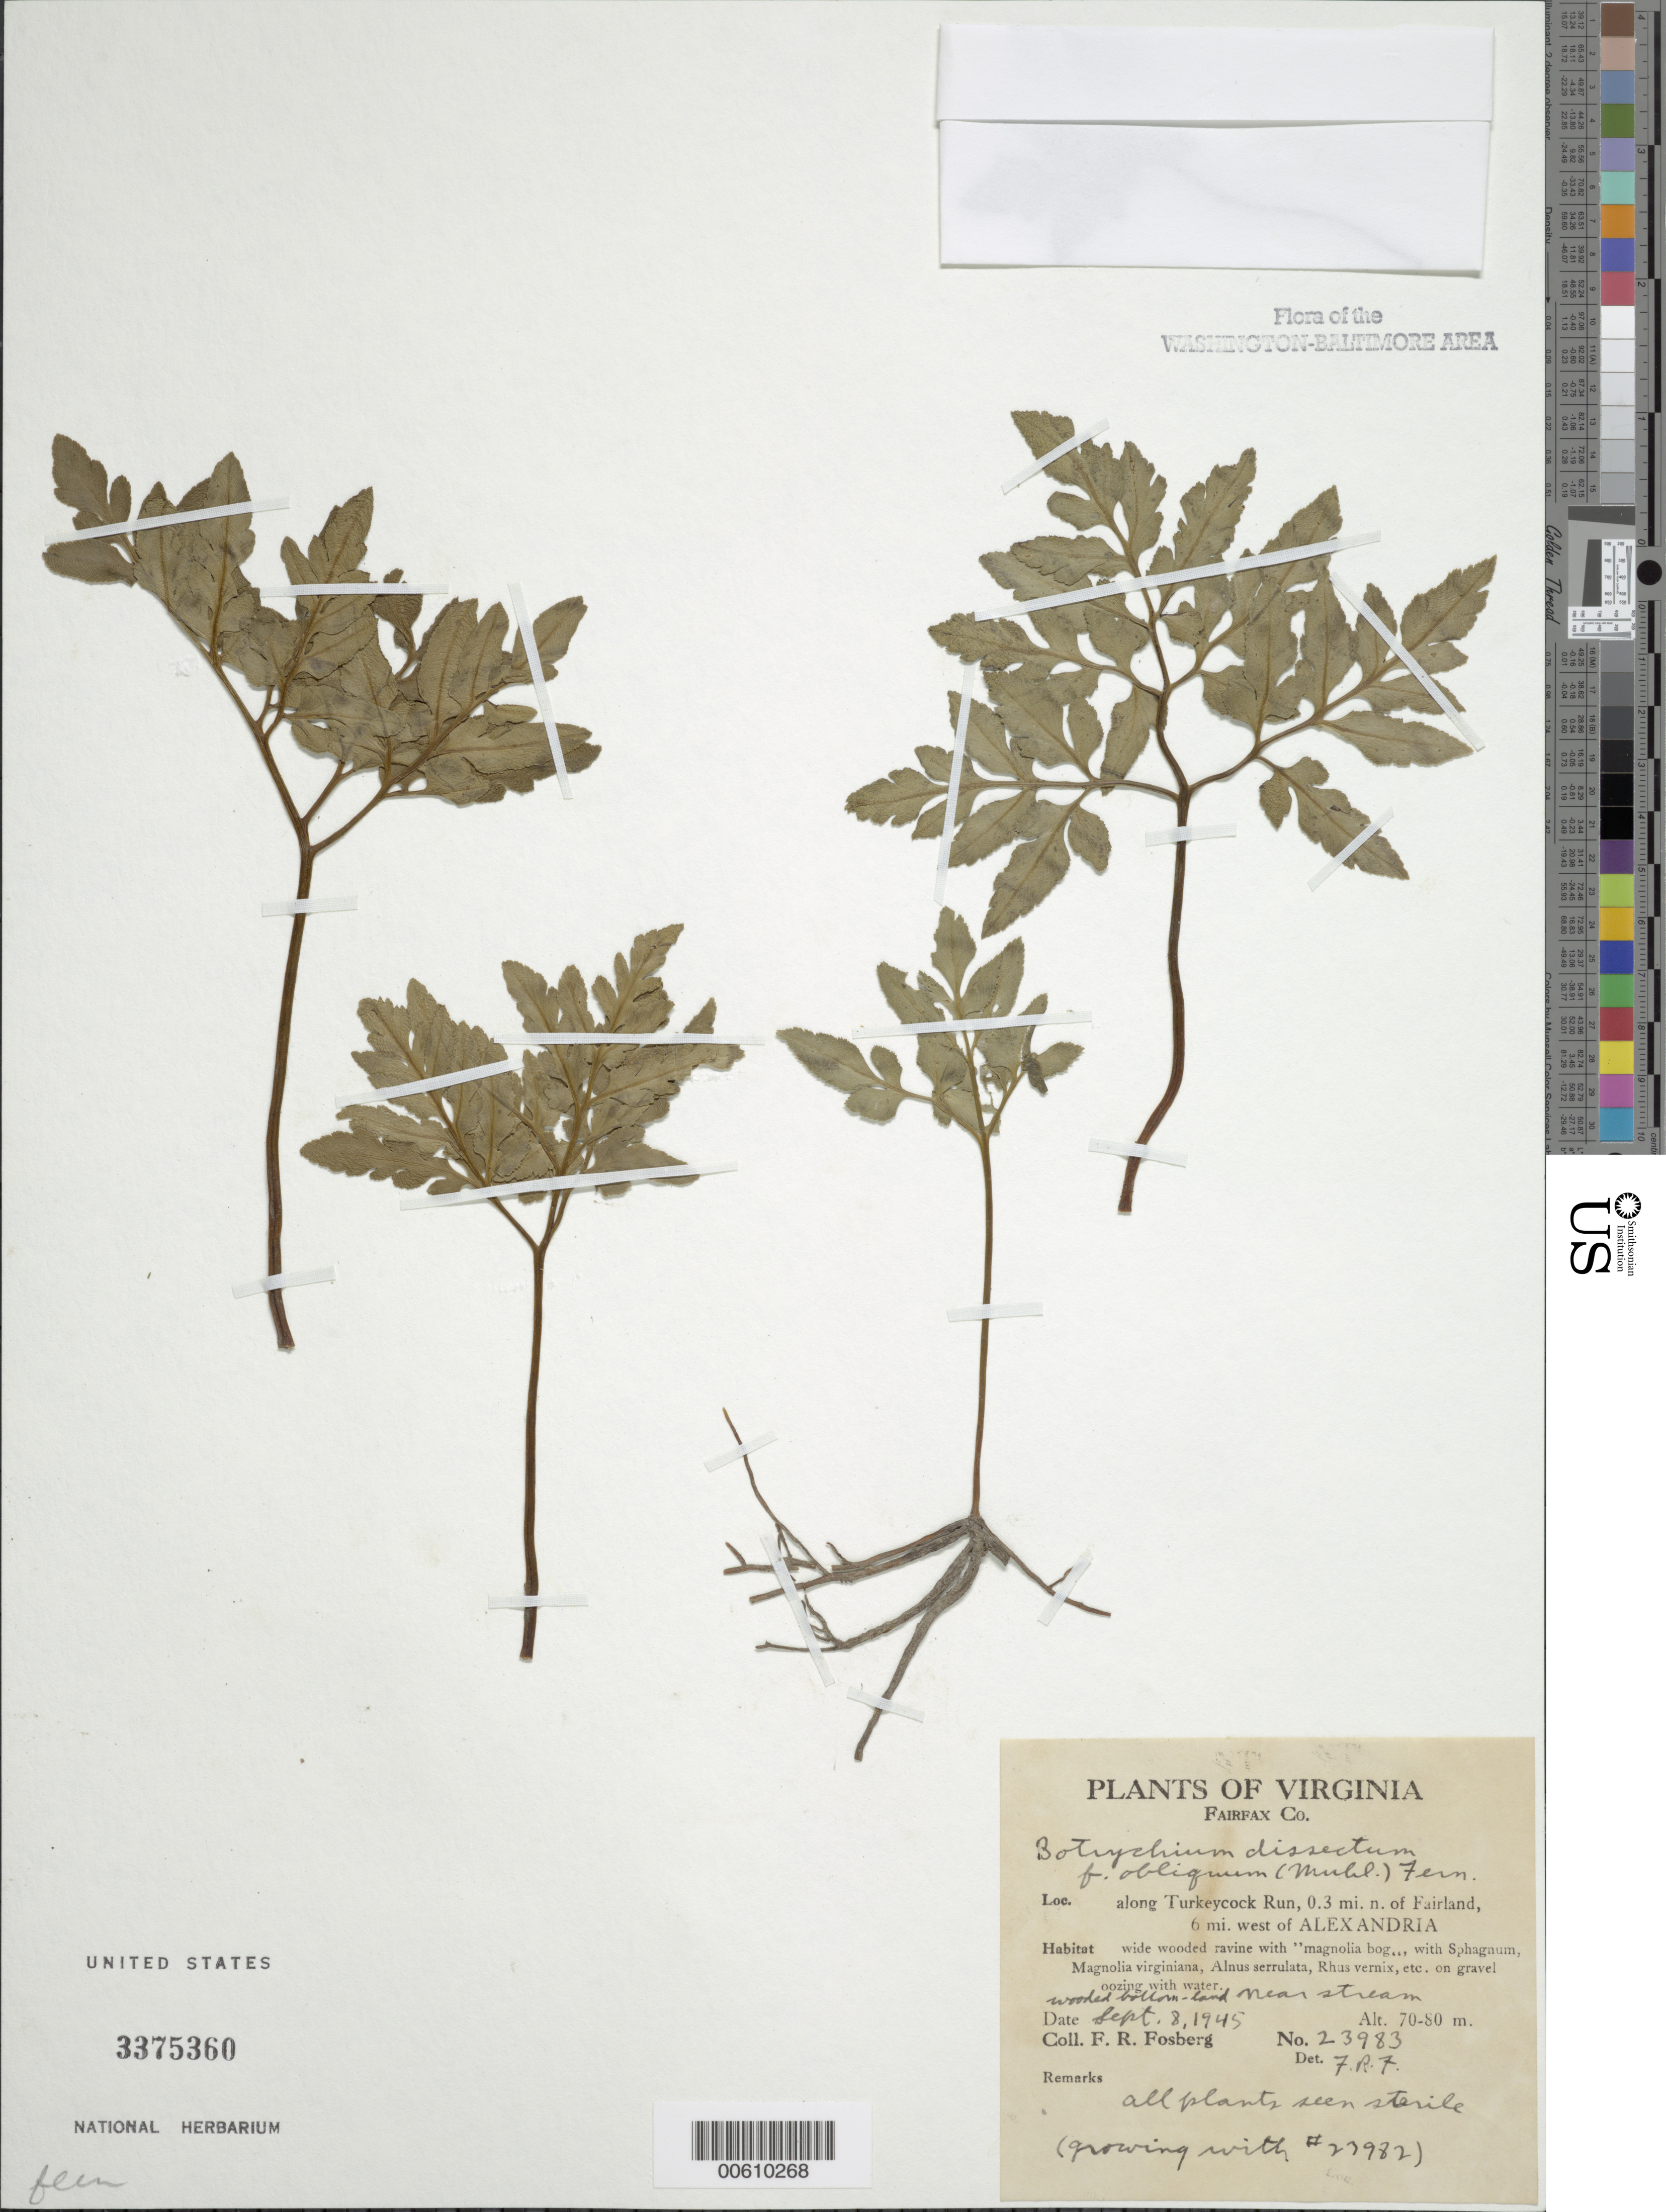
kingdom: Plantae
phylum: Tracheophyta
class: Polypodiopsida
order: Ophioglossales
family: Ophioglossaceae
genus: Botrychium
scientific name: Botrychium dissectum var. obliquum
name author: Clute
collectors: F. Fosburg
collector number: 23983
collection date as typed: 08 Sep 1945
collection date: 1945-09-08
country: United States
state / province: Virginia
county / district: Fairfax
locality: Along Turkeycock Run, N of Fairland, W of Alexandria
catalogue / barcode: US 3375360